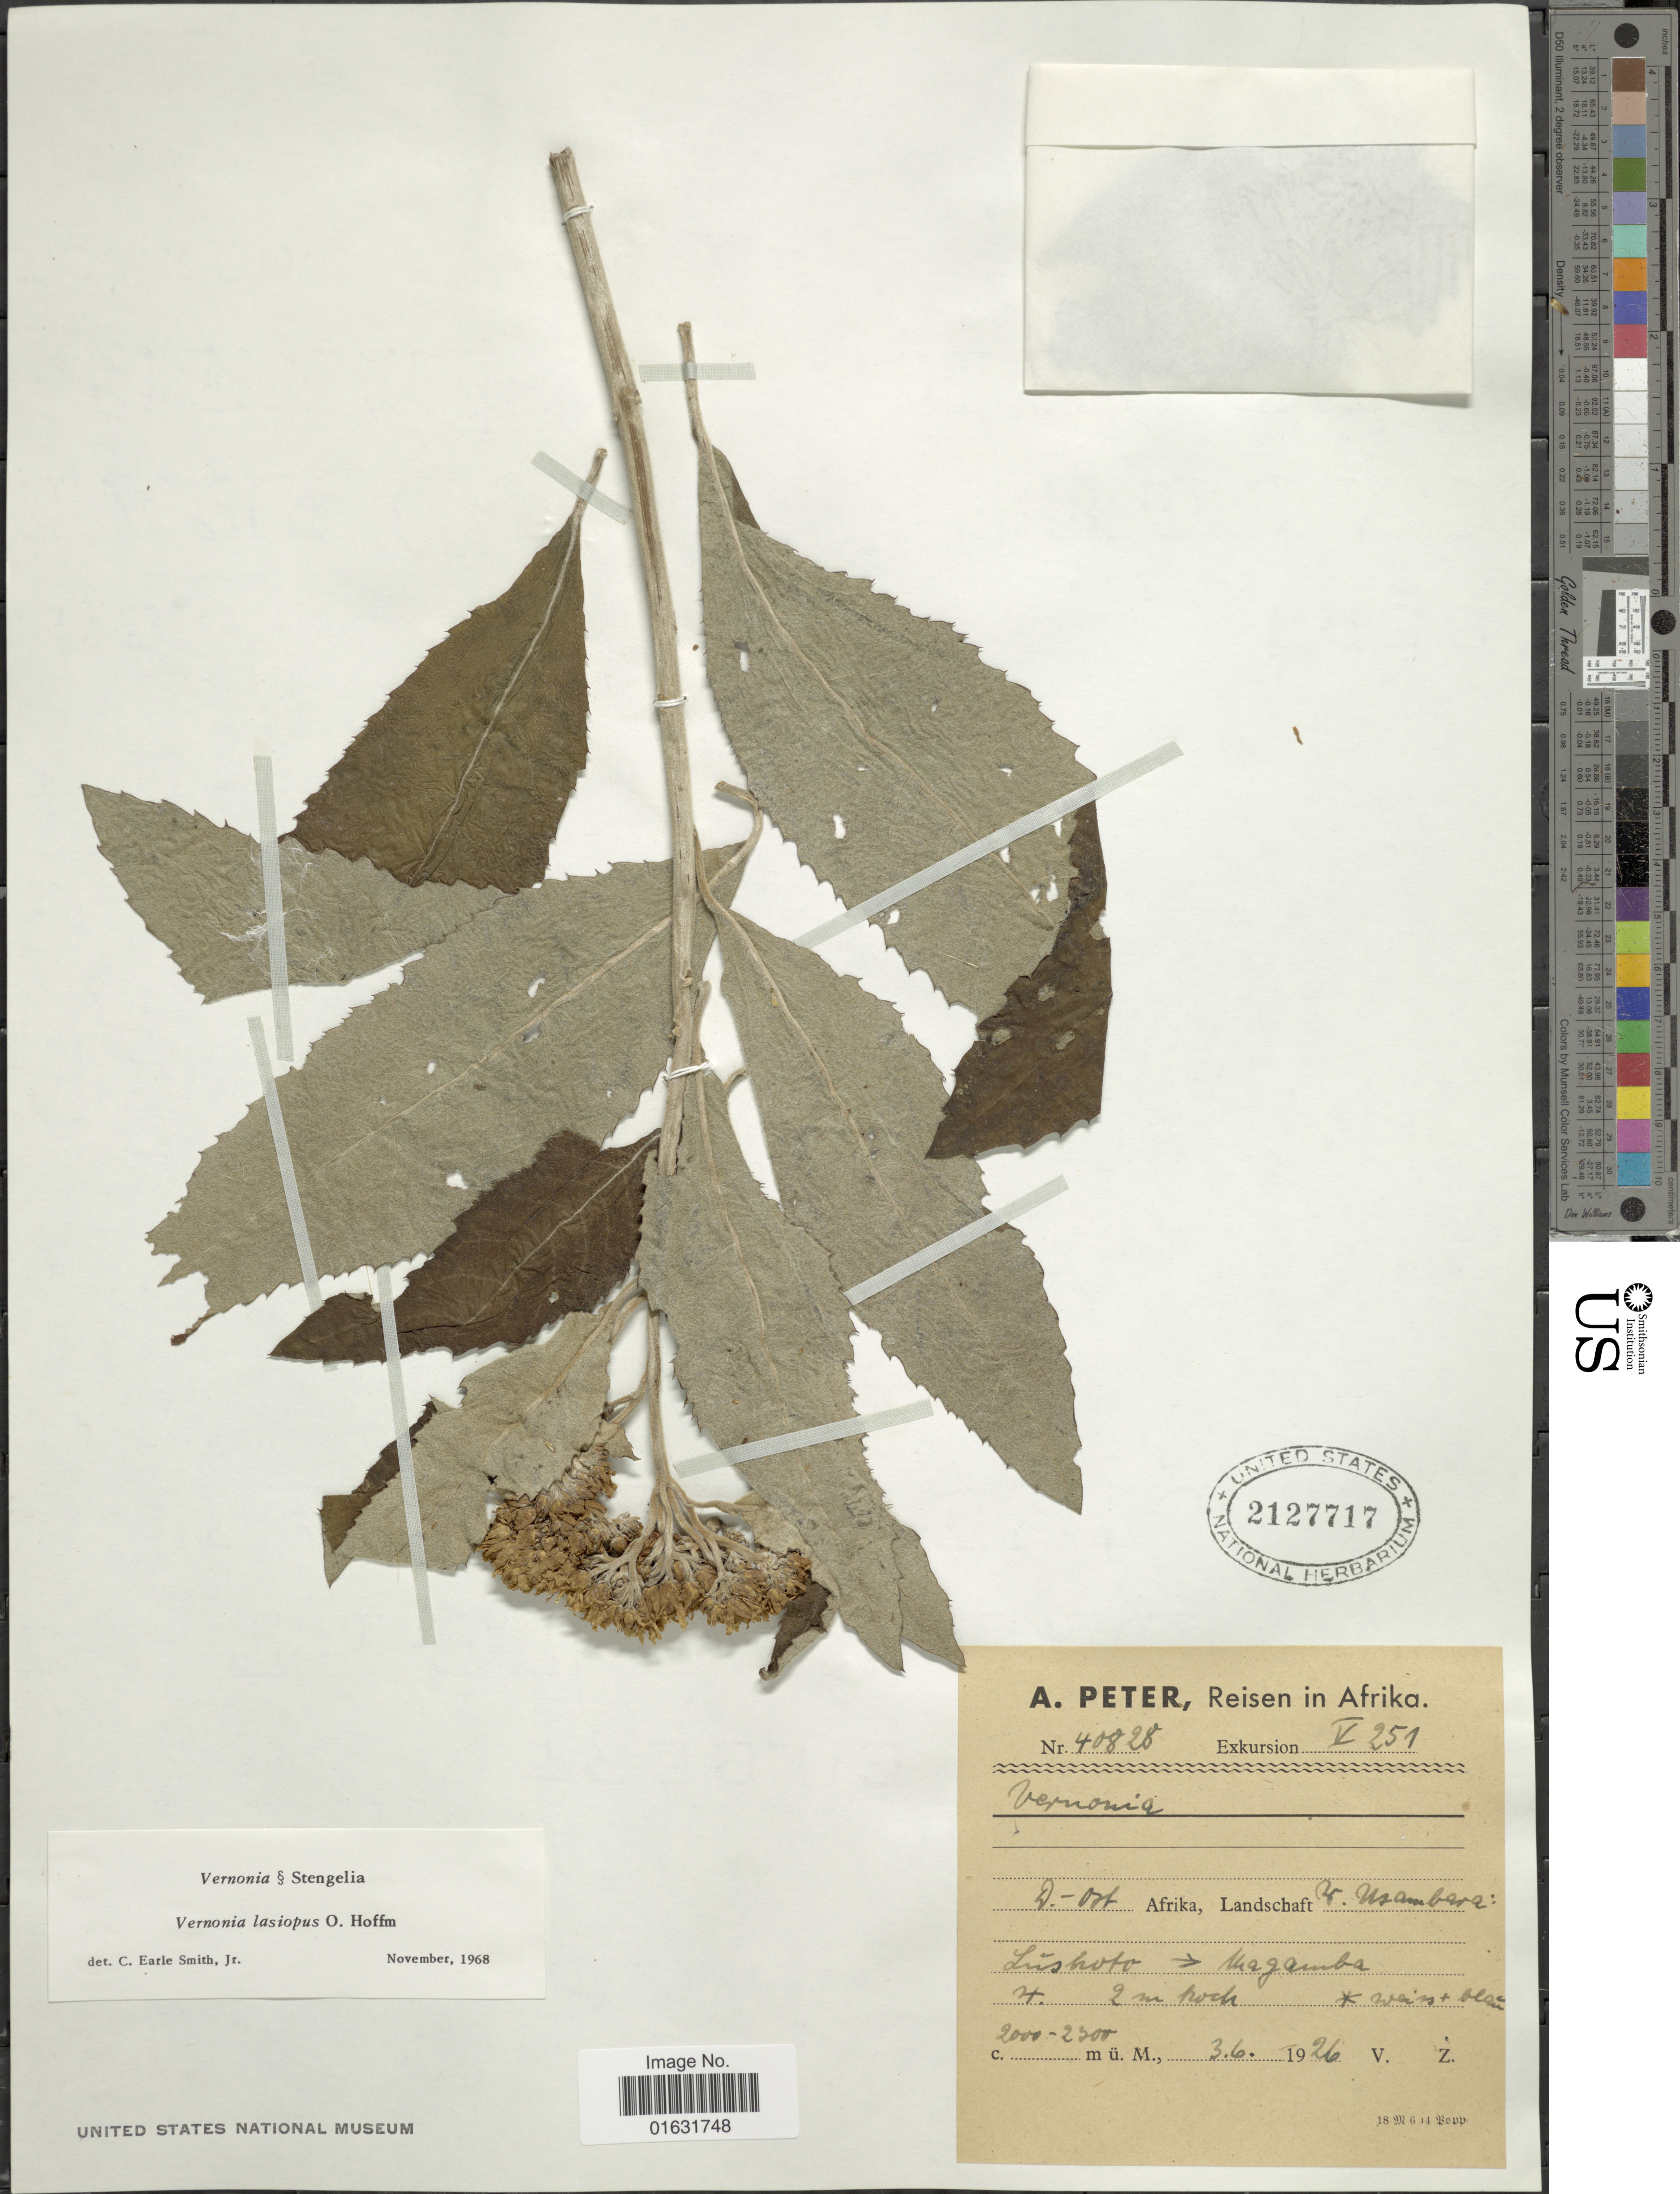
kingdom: Plantae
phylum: Tracheophyta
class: Magnoliopsida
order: Asterales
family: Asteraceae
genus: Baccharoides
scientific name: Baccharoides lasiopus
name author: (O. Hoffm.) H. Rob.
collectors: A. Peter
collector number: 40828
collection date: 1926-06-03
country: Kenya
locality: D-Oost Afrika, W. Usambara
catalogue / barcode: US 2127717